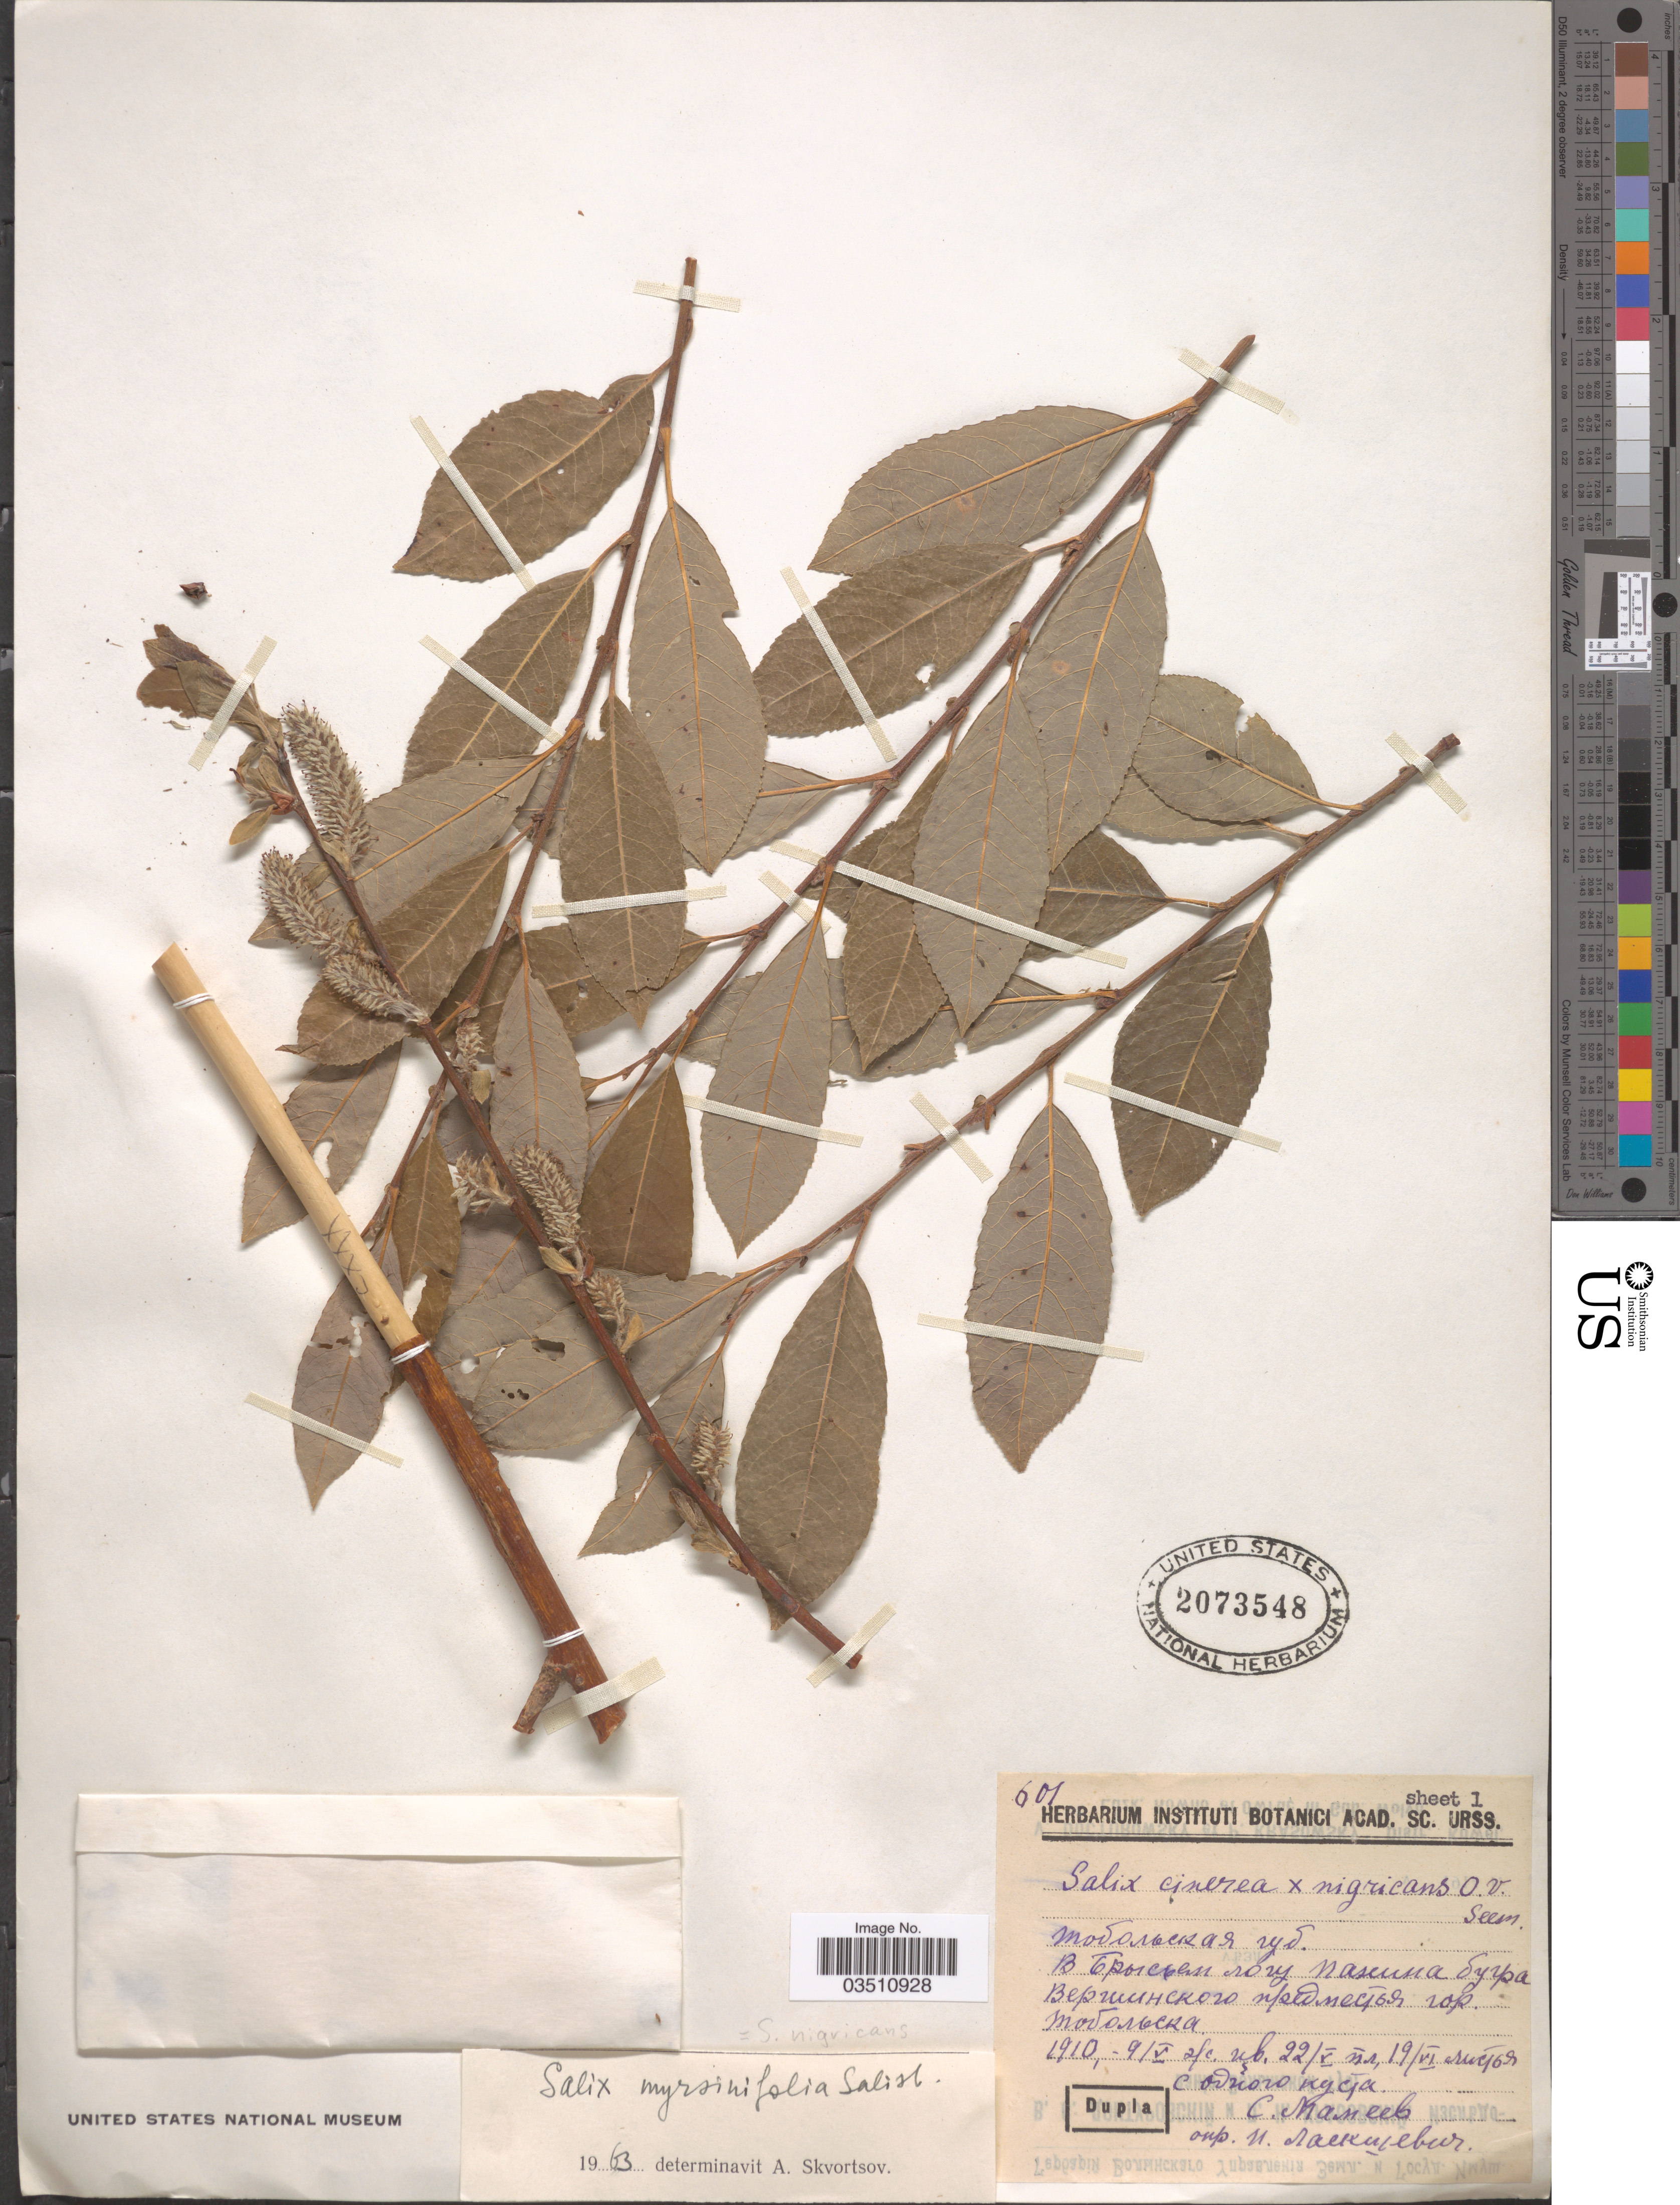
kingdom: Plantae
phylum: Tracheophyta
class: Magnoliopsida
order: Malpighiales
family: Salicaceae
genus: Salix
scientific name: Salix nigricans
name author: Sm.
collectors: S. Mamaev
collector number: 601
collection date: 1910-05-09/1910-06-19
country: Russian Federation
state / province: Tyumen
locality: Vicinity of Tobolsk.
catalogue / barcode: US 2073548